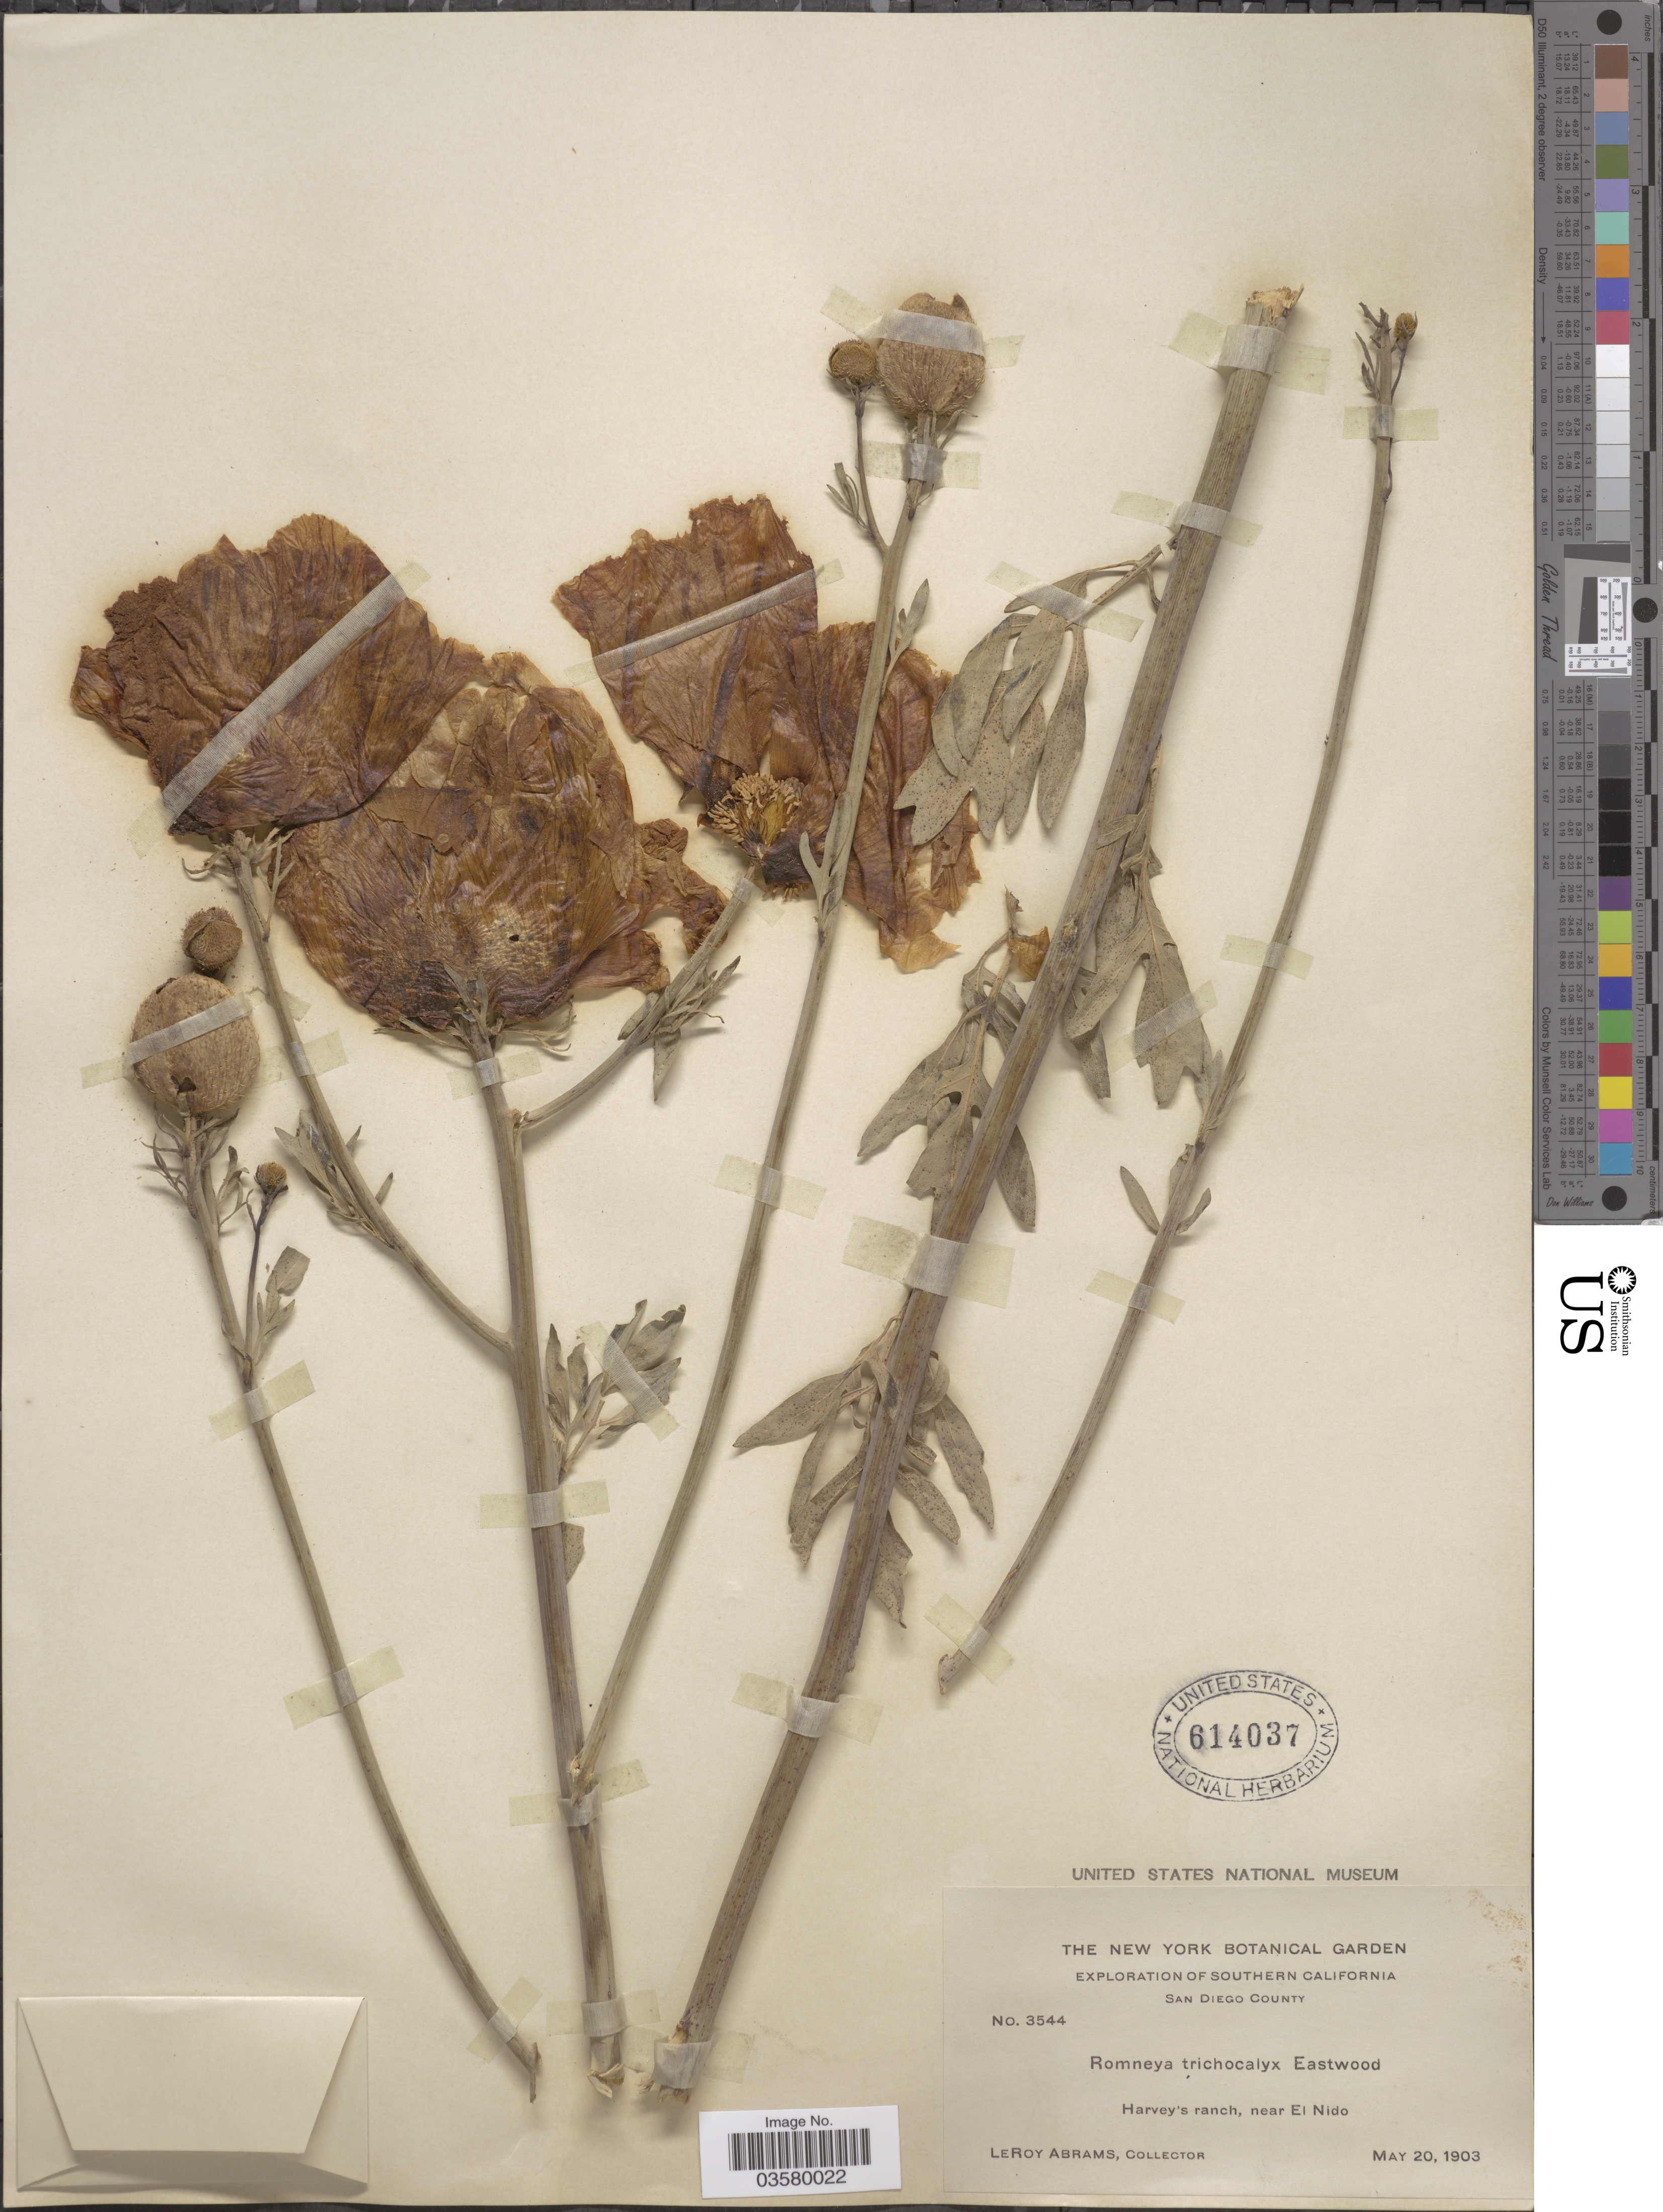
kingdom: Plantae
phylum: Tracheophyta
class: Magnoliopsida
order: Ranunculales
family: Papaveraceae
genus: Romneya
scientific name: Romneya trichocalyx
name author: Eastw.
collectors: L. Abrams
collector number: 3544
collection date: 1903-05-20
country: United States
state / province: California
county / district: San Diego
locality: Southern California, San Diego County. Harvey's ranch, near El Nido.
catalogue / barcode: US 614037